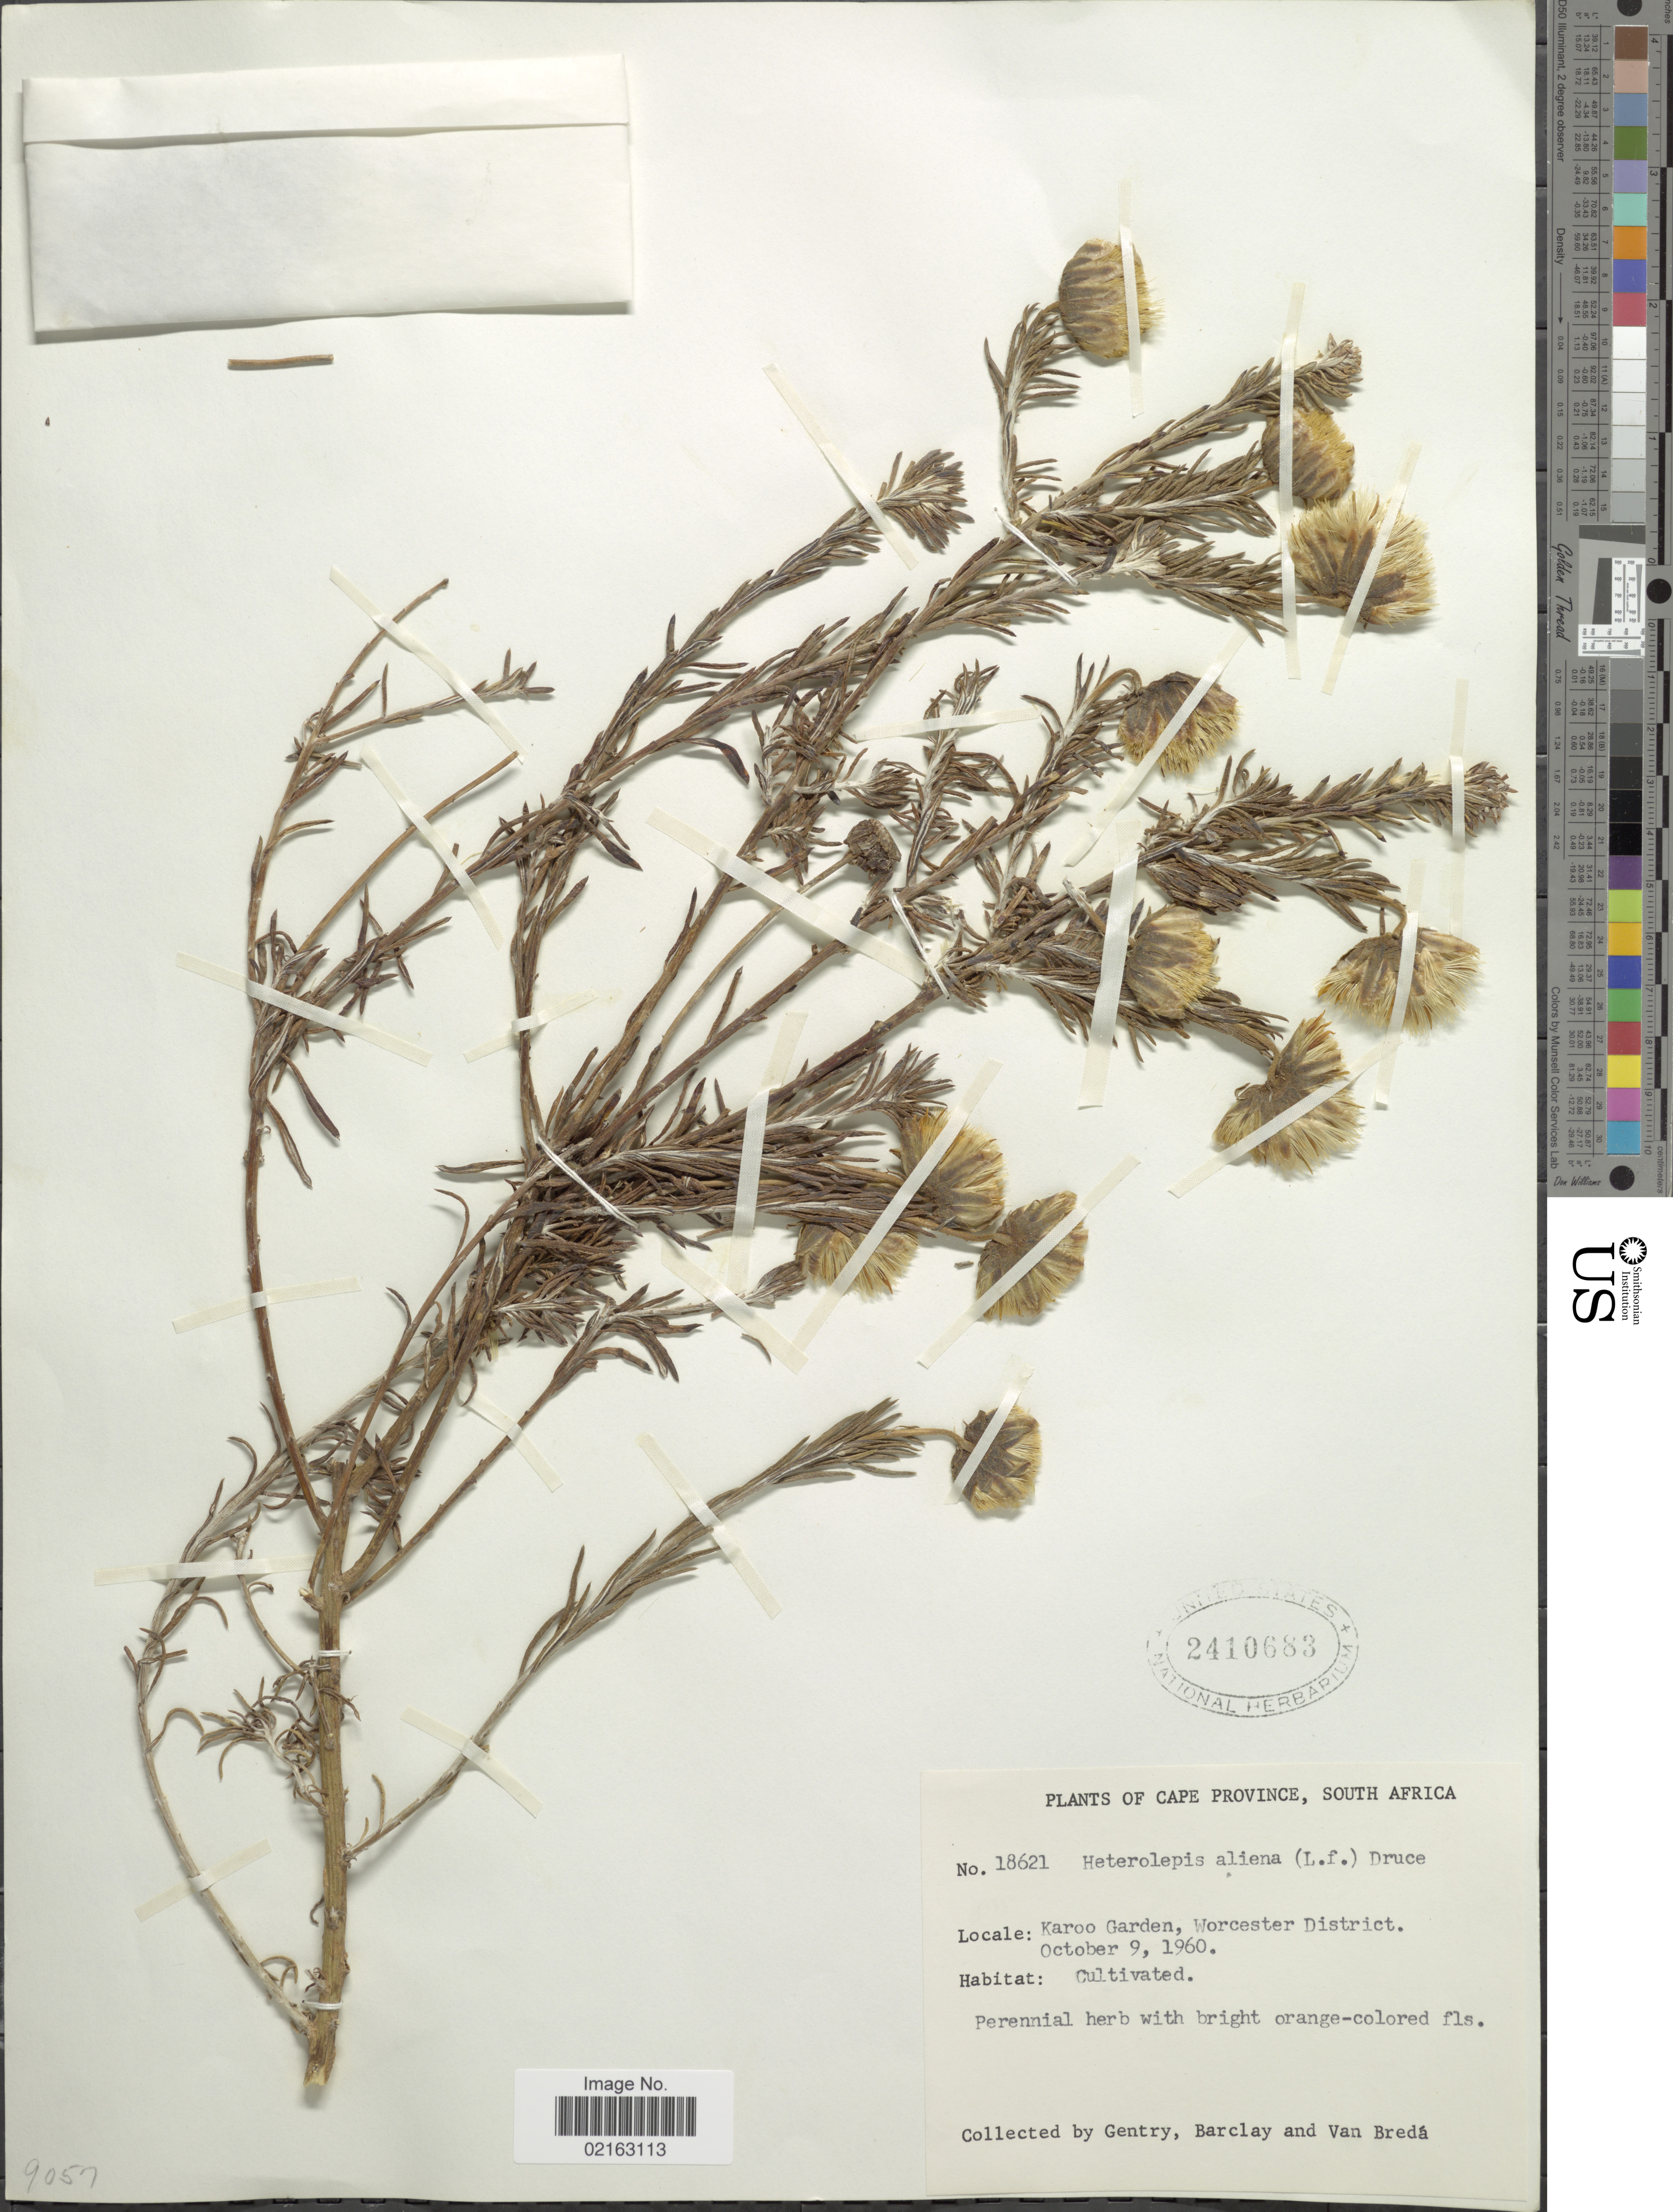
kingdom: Plantae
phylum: Tracheophyta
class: Magnoliopsida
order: Asterales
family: Asteraceae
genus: Heterolepis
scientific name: Heterolepis aliena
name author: (L. f.) Druce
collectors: Gentry, --, -- Barclay & Van Bredá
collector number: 18621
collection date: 1960-10-09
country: South Africa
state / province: Western Cape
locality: Cape Province, South Africa. Karoo Garden, Worcester District. Cultivated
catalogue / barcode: US 2410683